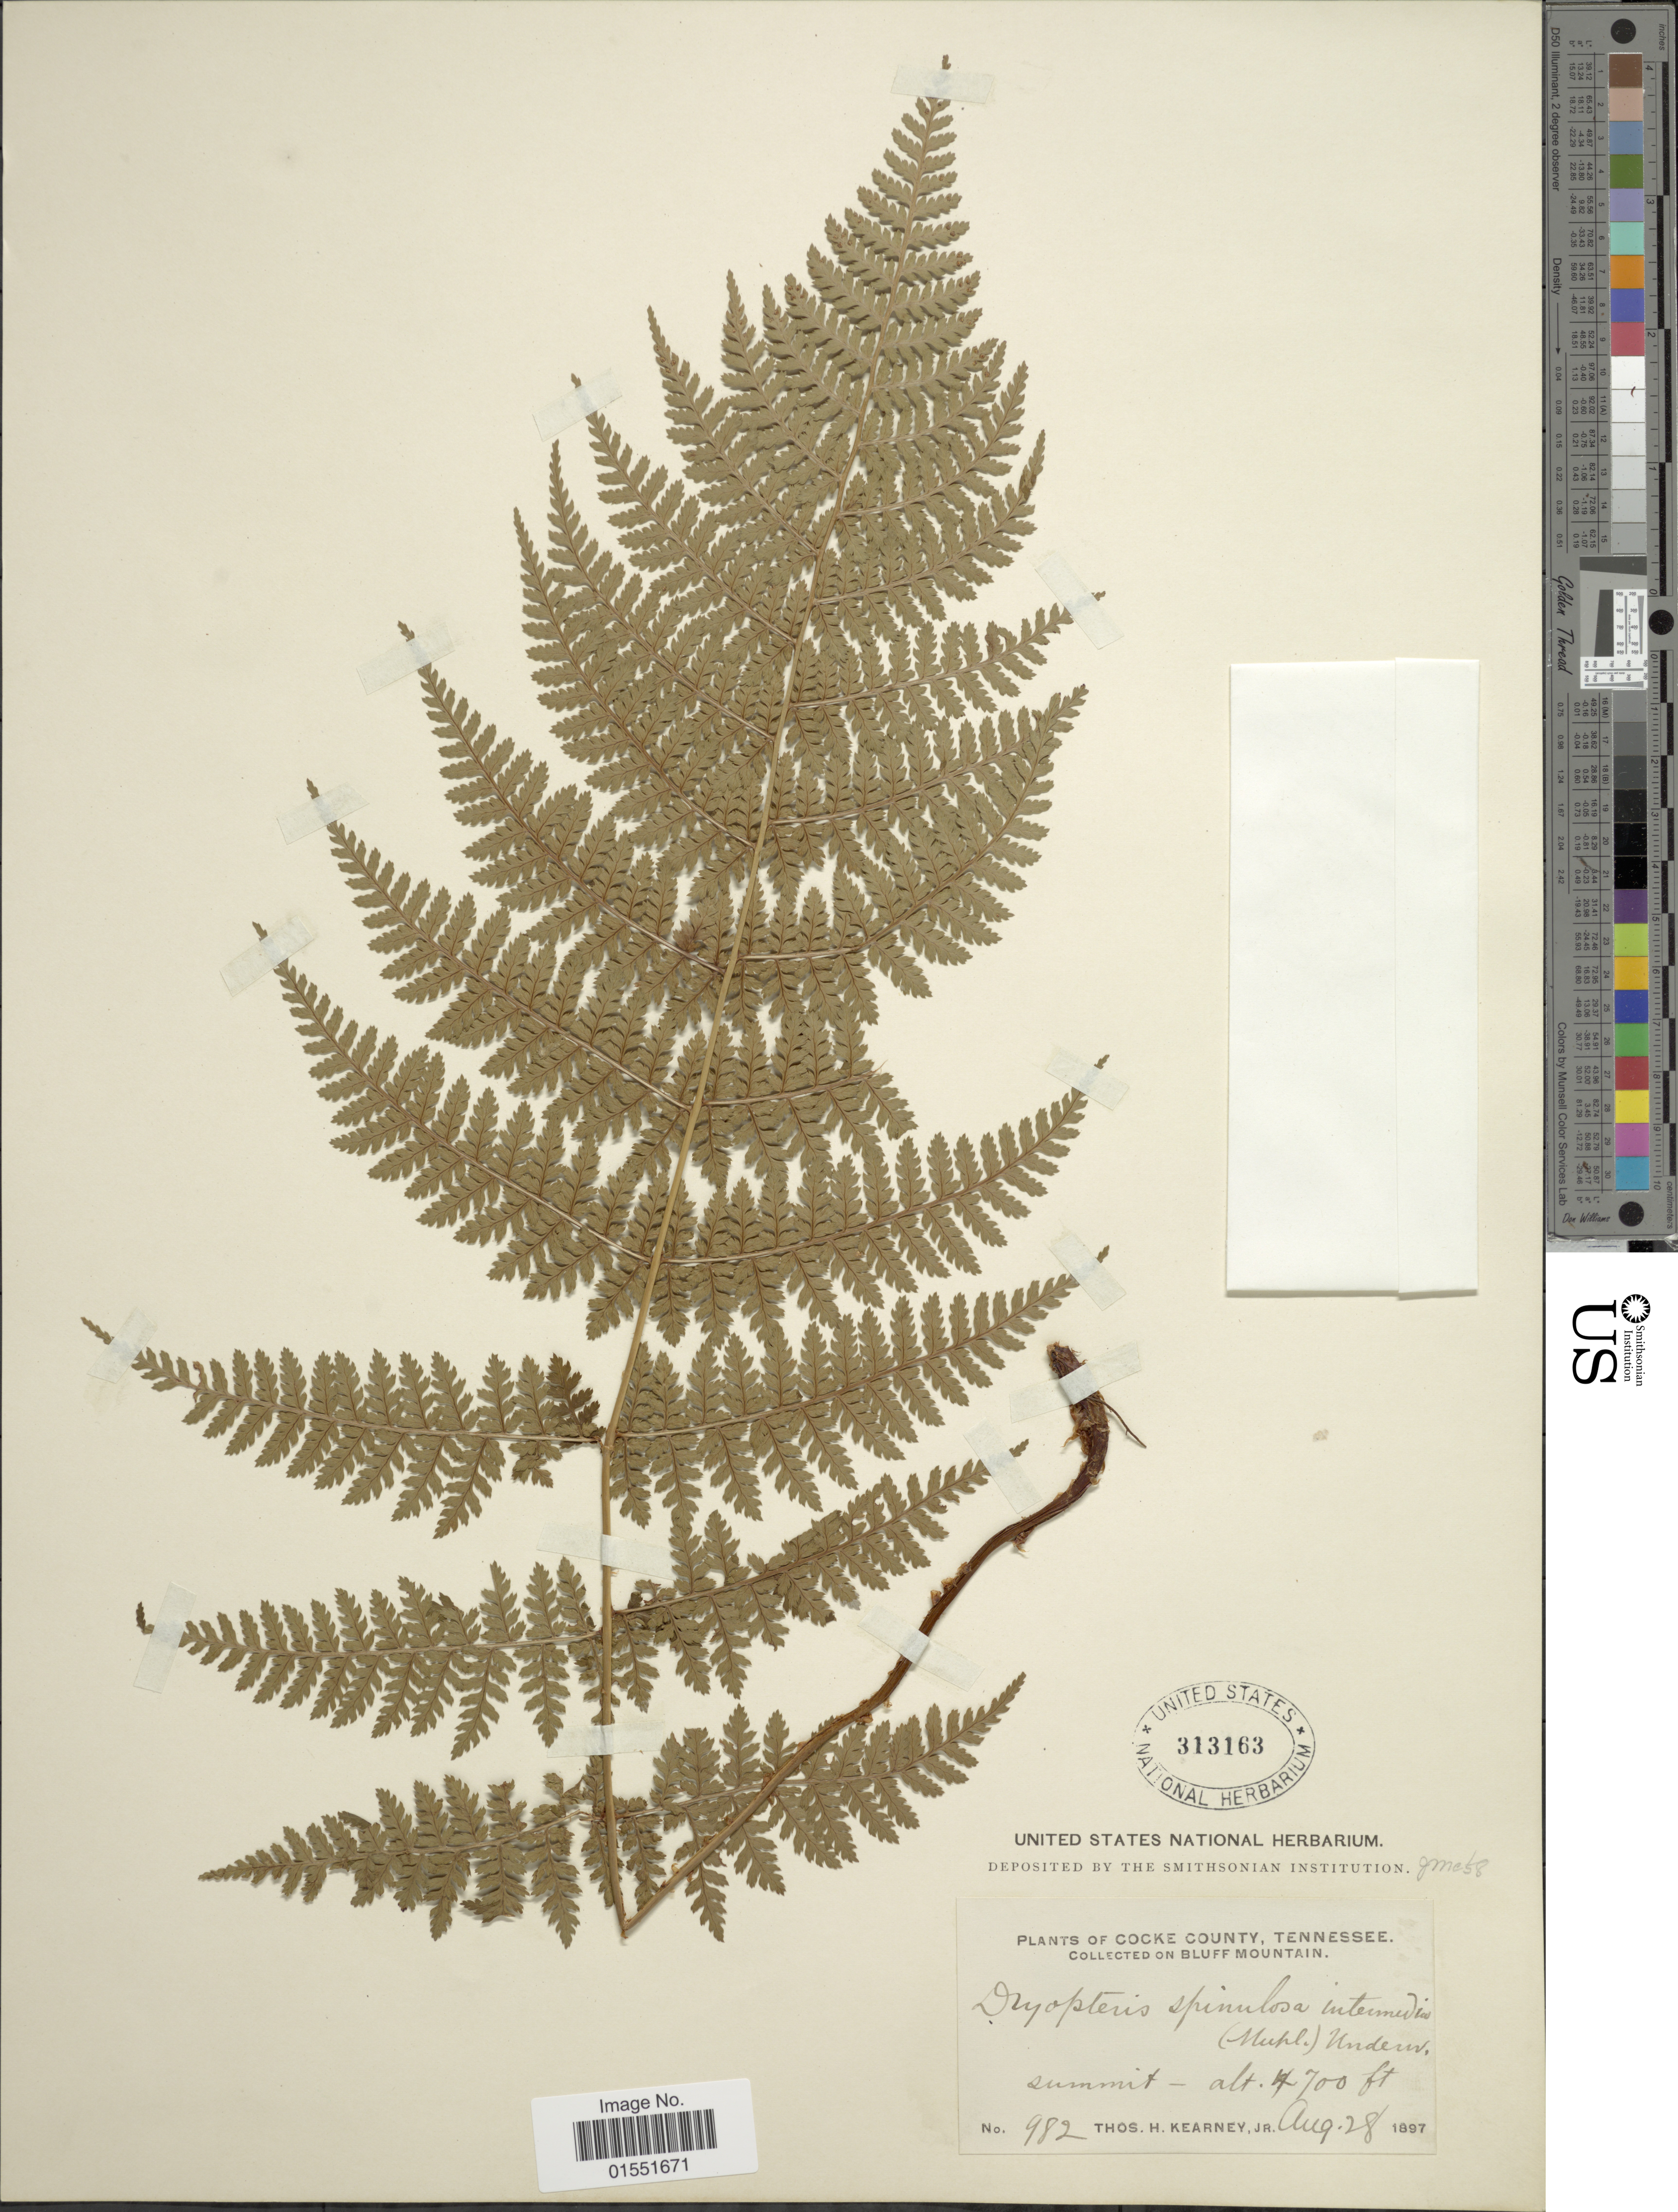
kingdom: Plantae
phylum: Tracheophyta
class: Polypodiopsida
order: Polypodiales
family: Dryopteridaceae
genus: Dryopteris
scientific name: Dryopteris intermedia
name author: (Muhl.) A. Gray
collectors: T. H. Kearney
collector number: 982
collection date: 1897-08-28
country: United States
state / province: Tennessee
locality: Cocke County. Bluff Mountain. Summit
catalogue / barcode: US 313163